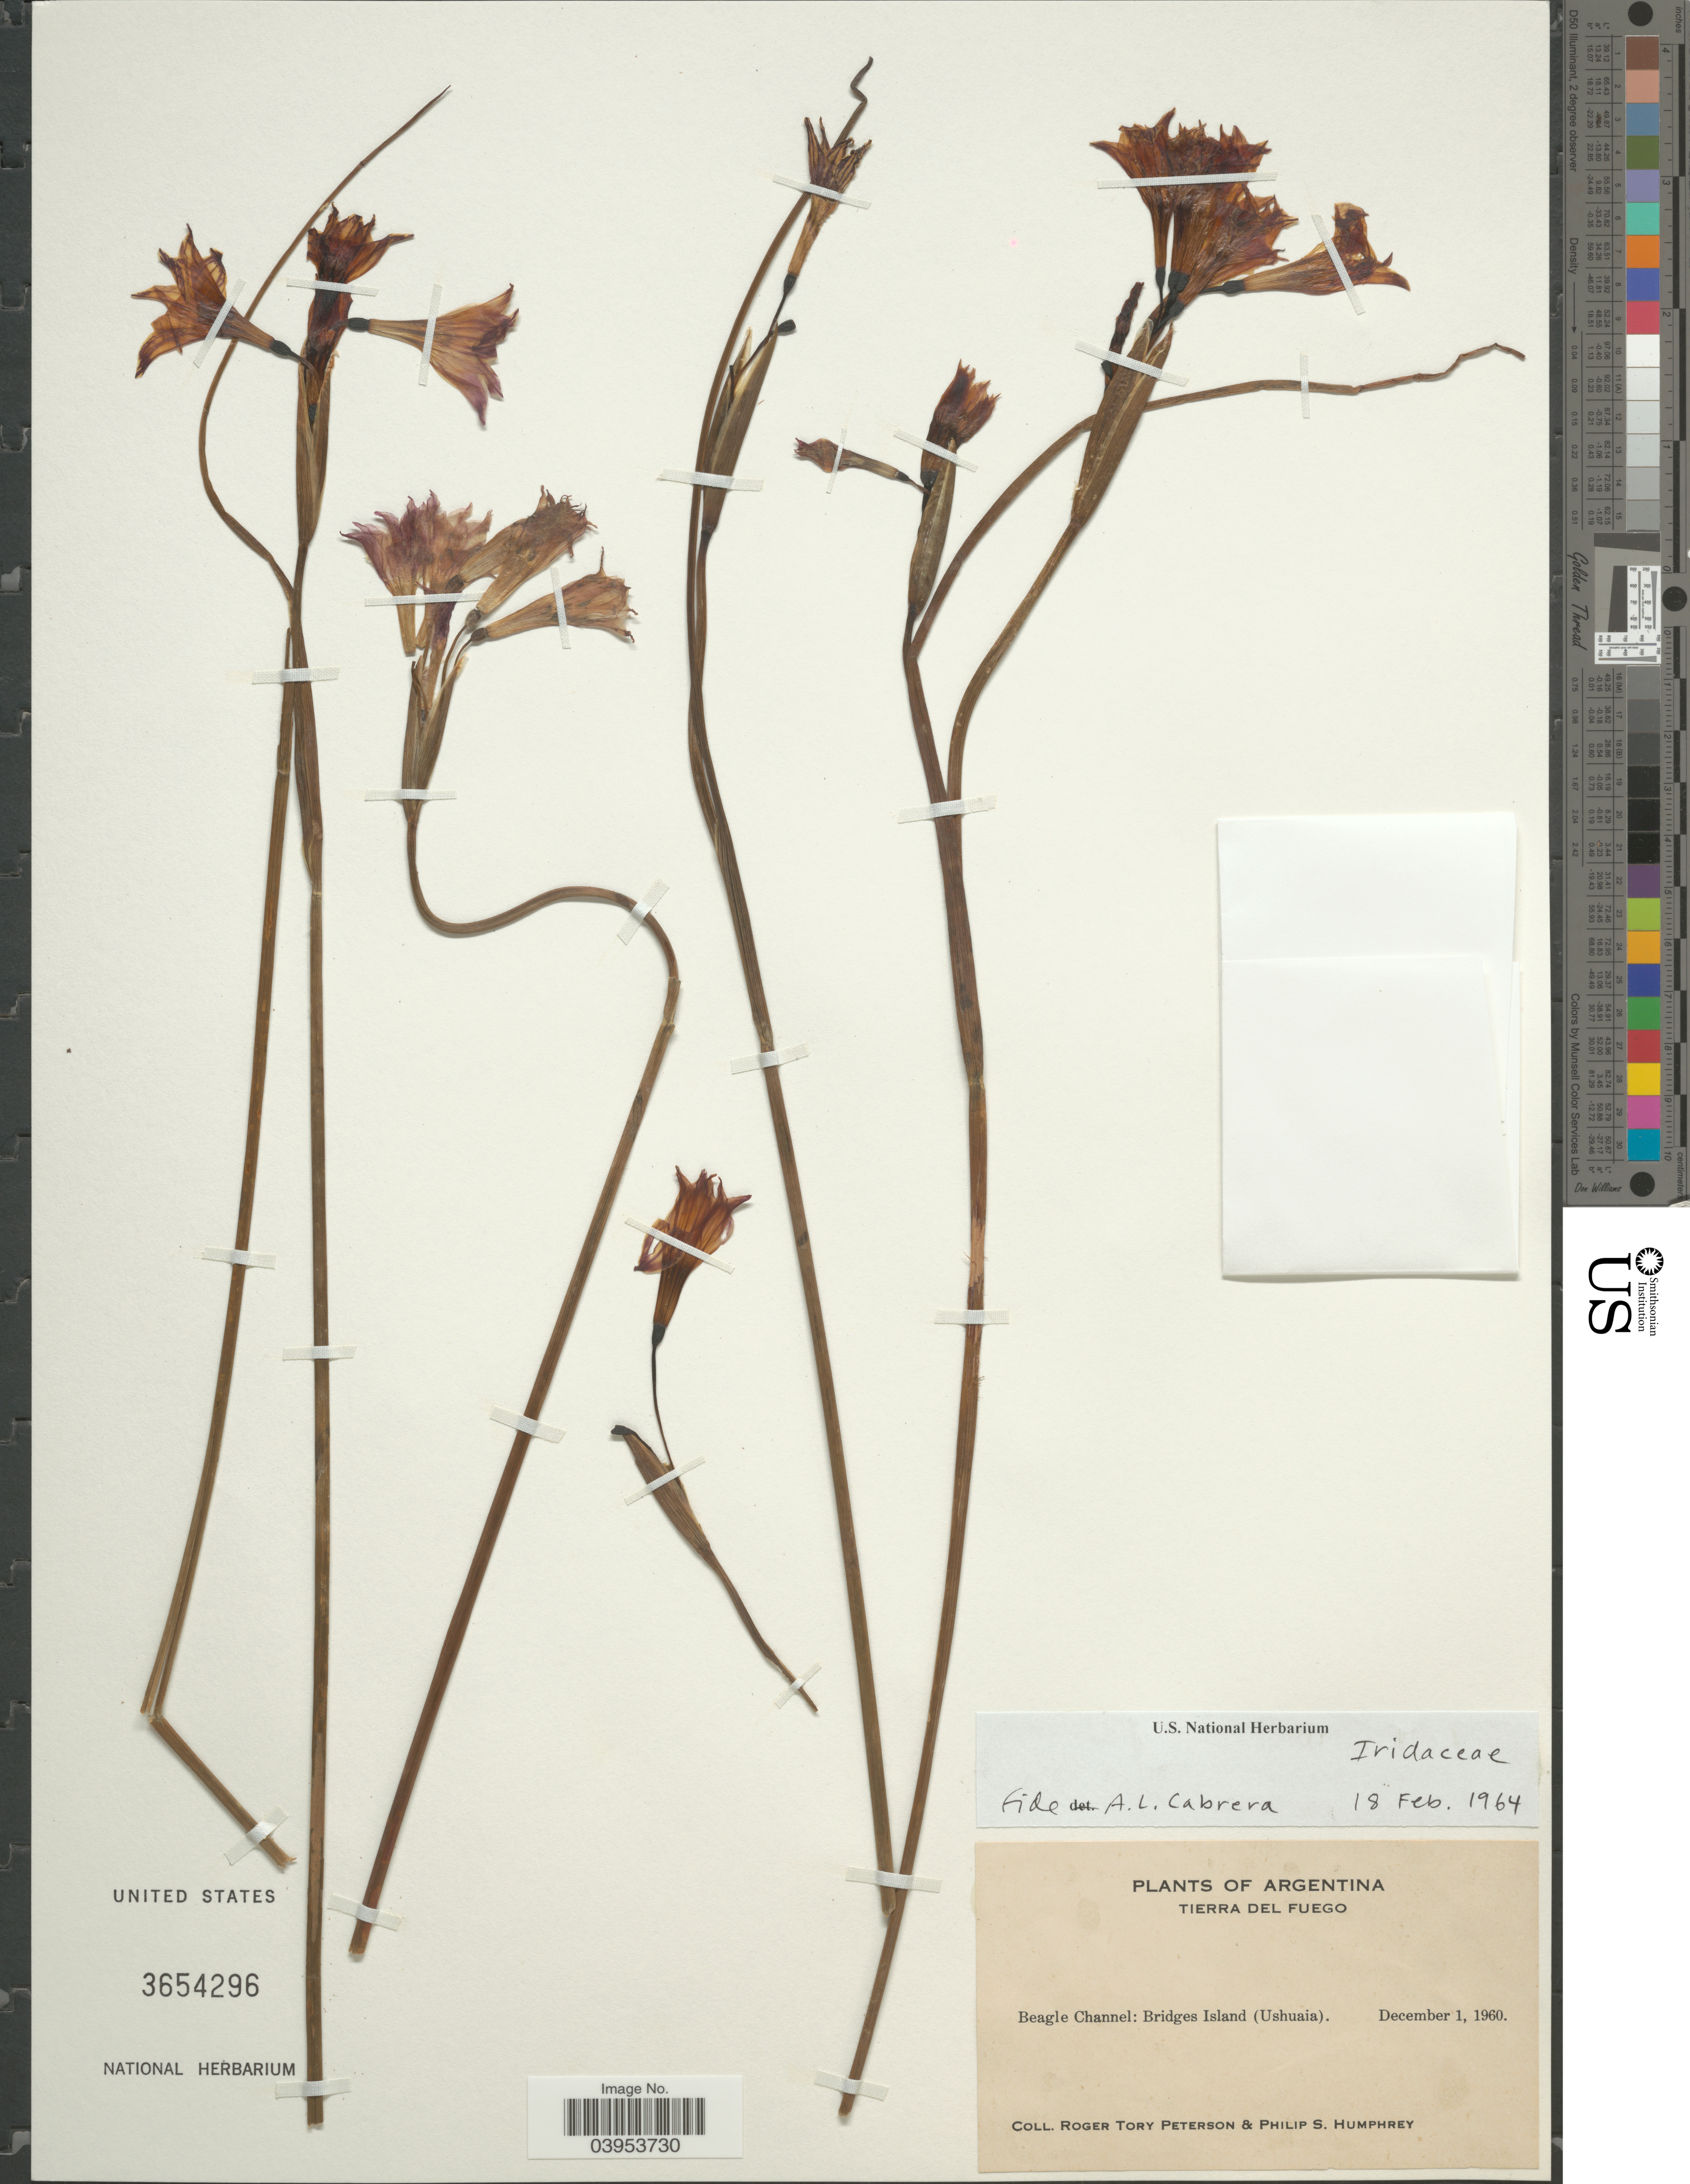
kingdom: Plantae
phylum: Tracheophyta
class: Liliopsida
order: Asparagales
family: Iridaceae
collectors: R. Peterson & P. Humphrey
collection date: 1960-12-01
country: Argentina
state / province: Tierra del Fuego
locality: Beagle Channel: Bridges Island (Ushuaia).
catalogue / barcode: US 3654296